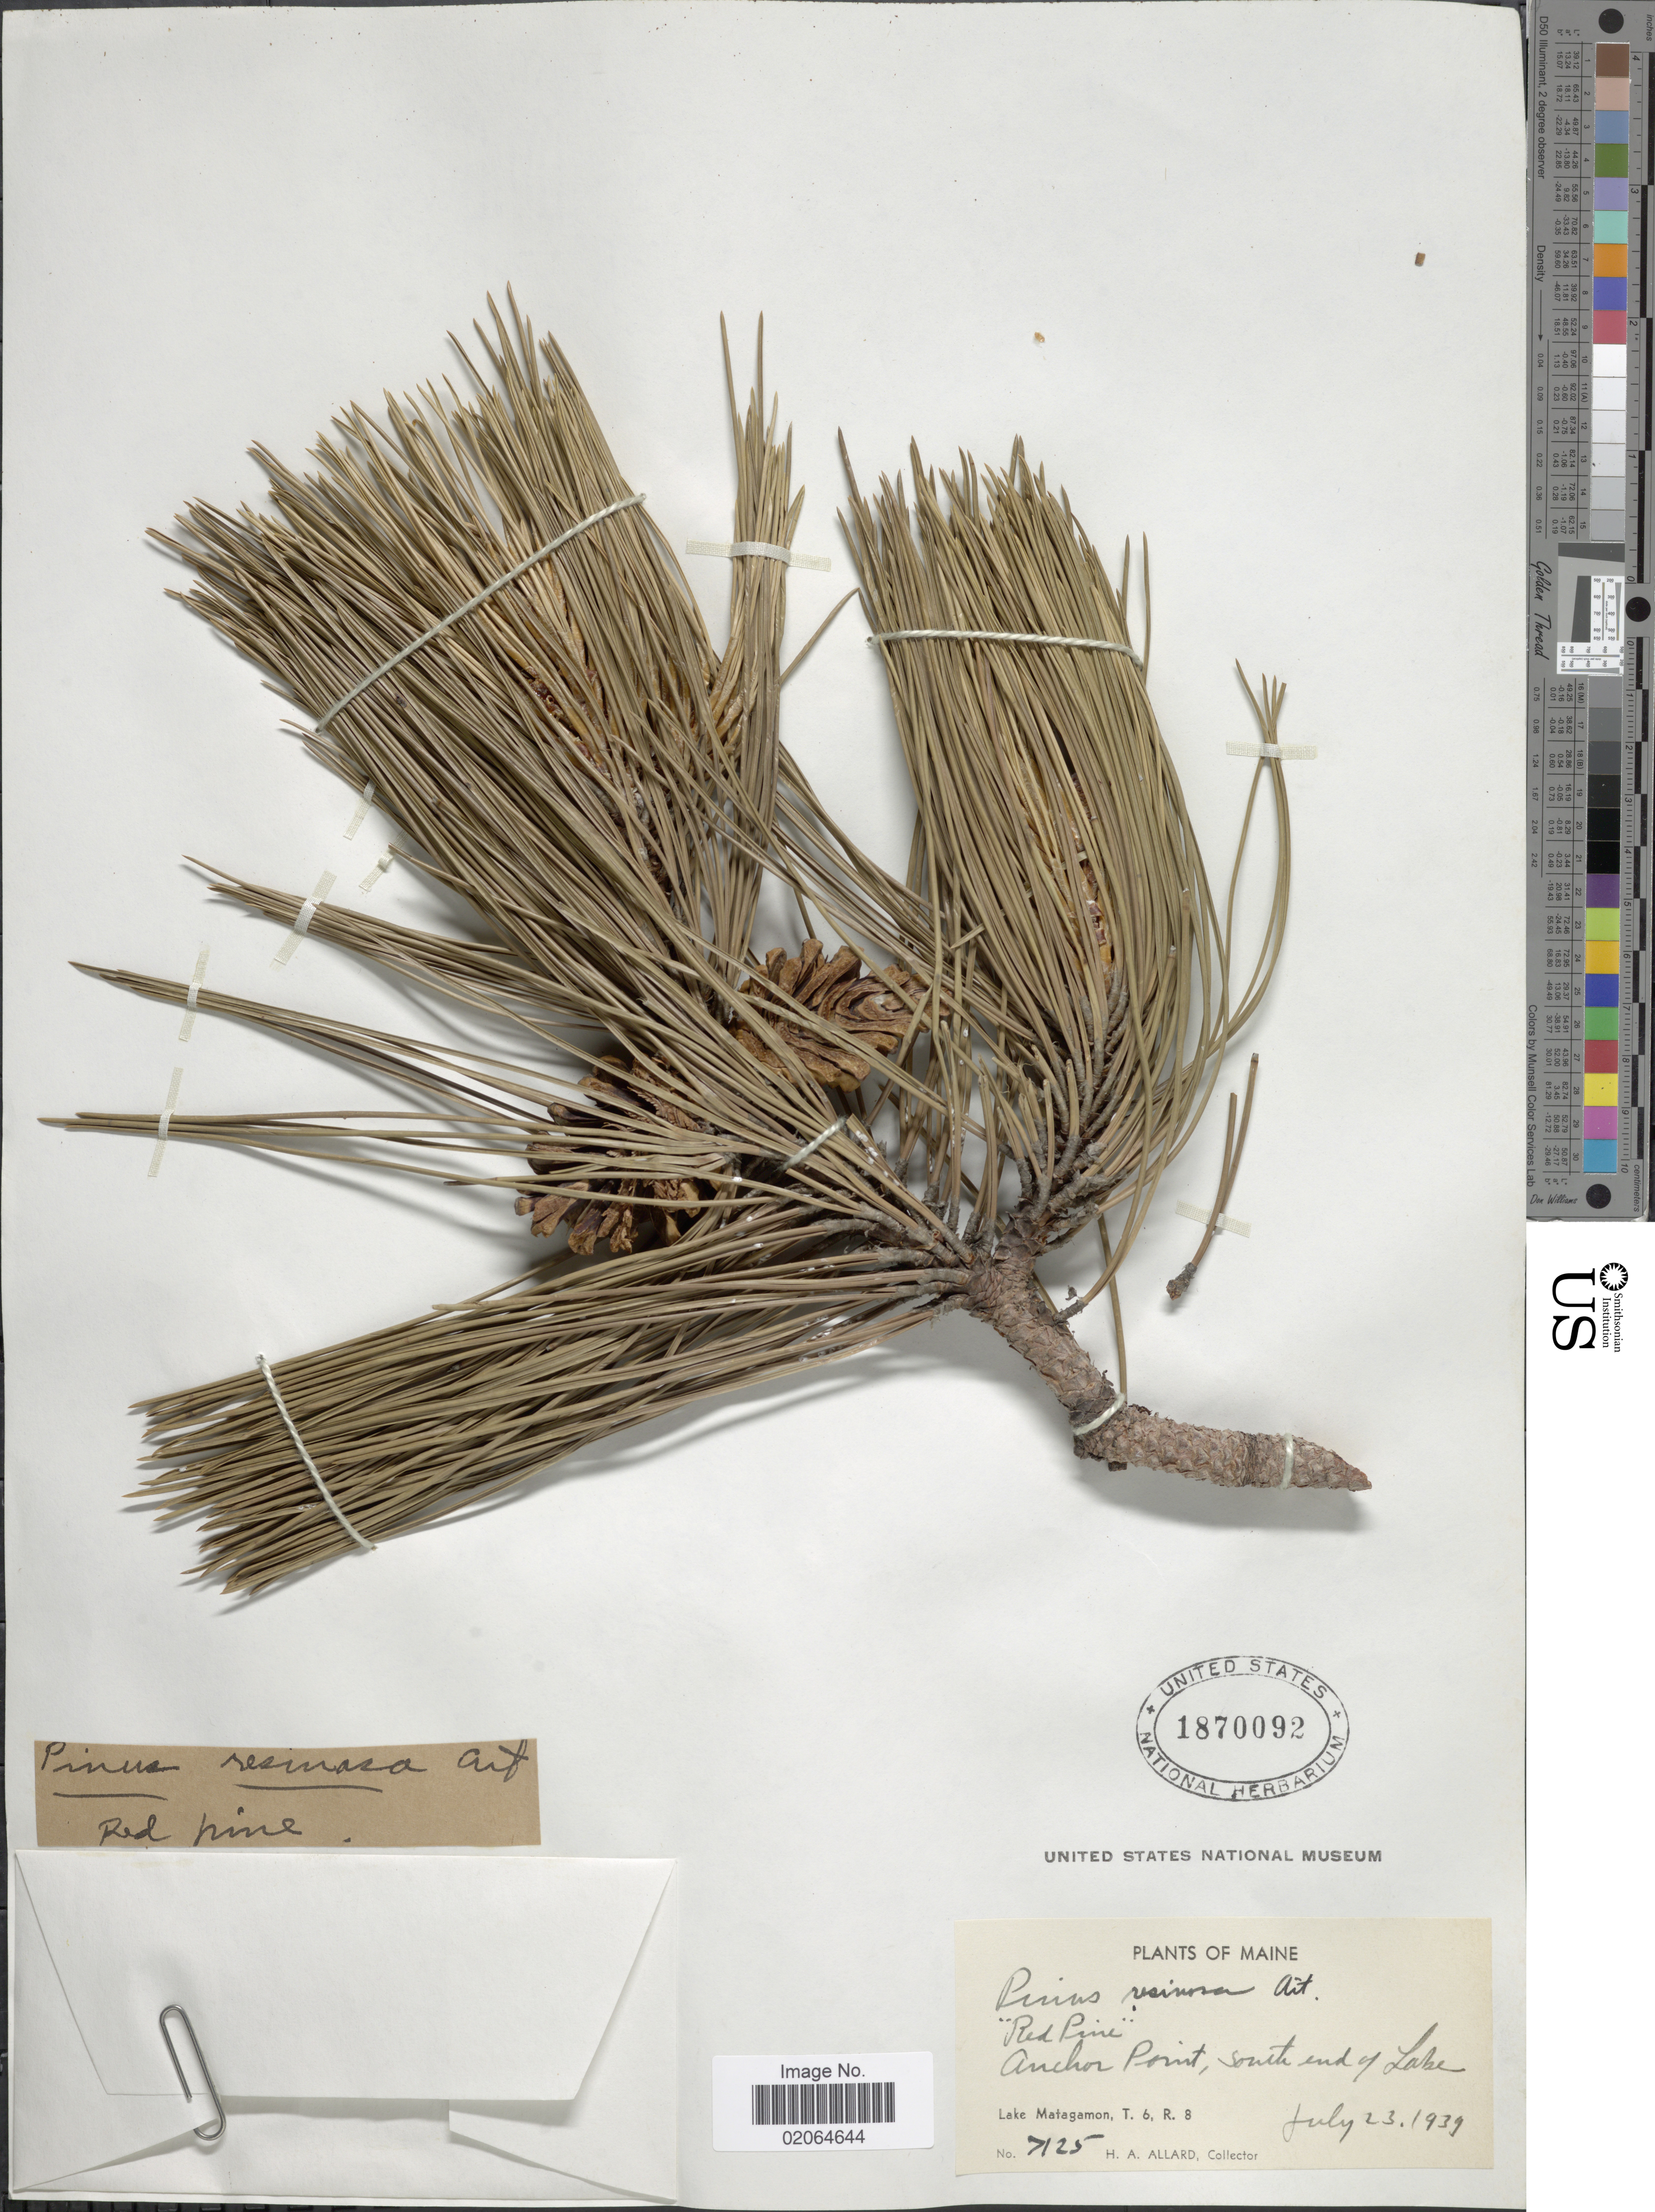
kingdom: Plantae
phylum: Tracheophyta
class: Pinopsida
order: Pinales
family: Pinaceae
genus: Pinus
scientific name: Pinus resinosa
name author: Aiton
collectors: H. A. Allard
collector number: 7125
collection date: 1939-07-23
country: United States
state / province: Maine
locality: Anchor Point, south end of Lake. Lake Matagamon, T. 6, R. 8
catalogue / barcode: US 1870092